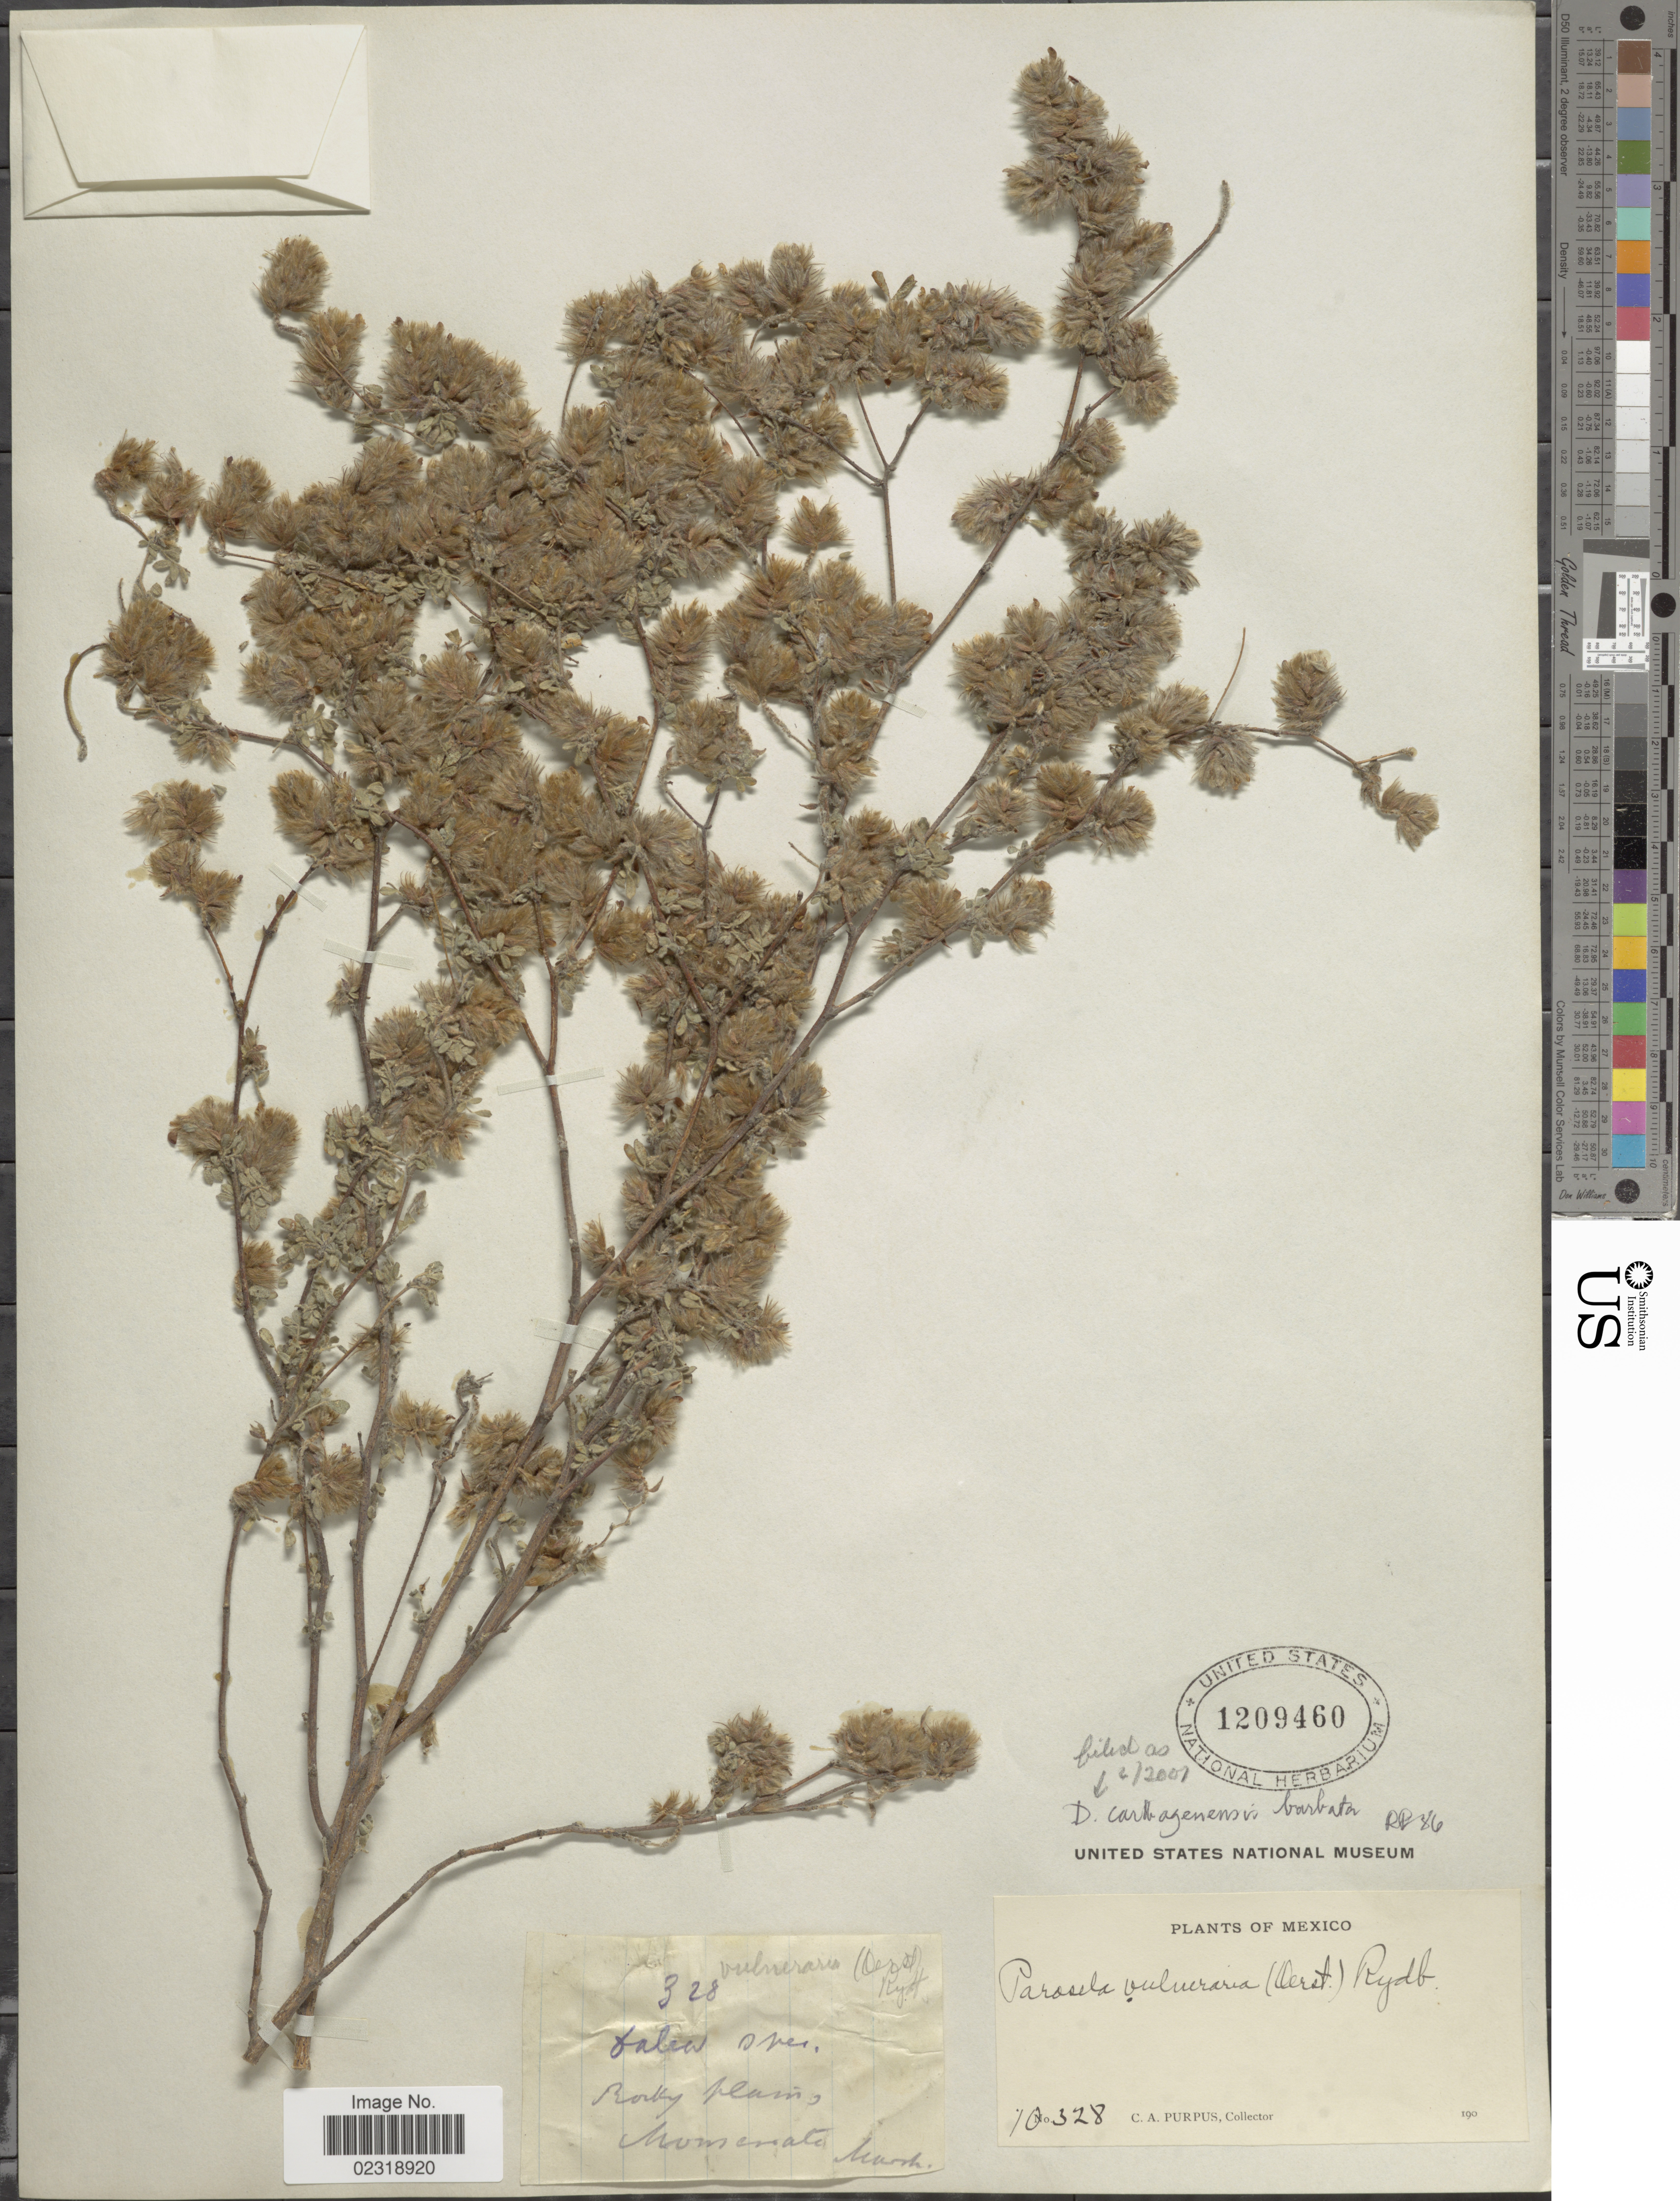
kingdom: Plantae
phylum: Tracheophyta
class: Magnoliopsida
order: Fabales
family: Fabaceae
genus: Dalea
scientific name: Dalea carthagenensis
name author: (Jacq.) J.F. Macbr.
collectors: C. A. Purpus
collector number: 10328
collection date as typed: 190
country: Mexico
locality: Rocky plains, Monserrate.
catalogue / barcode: US 1209460